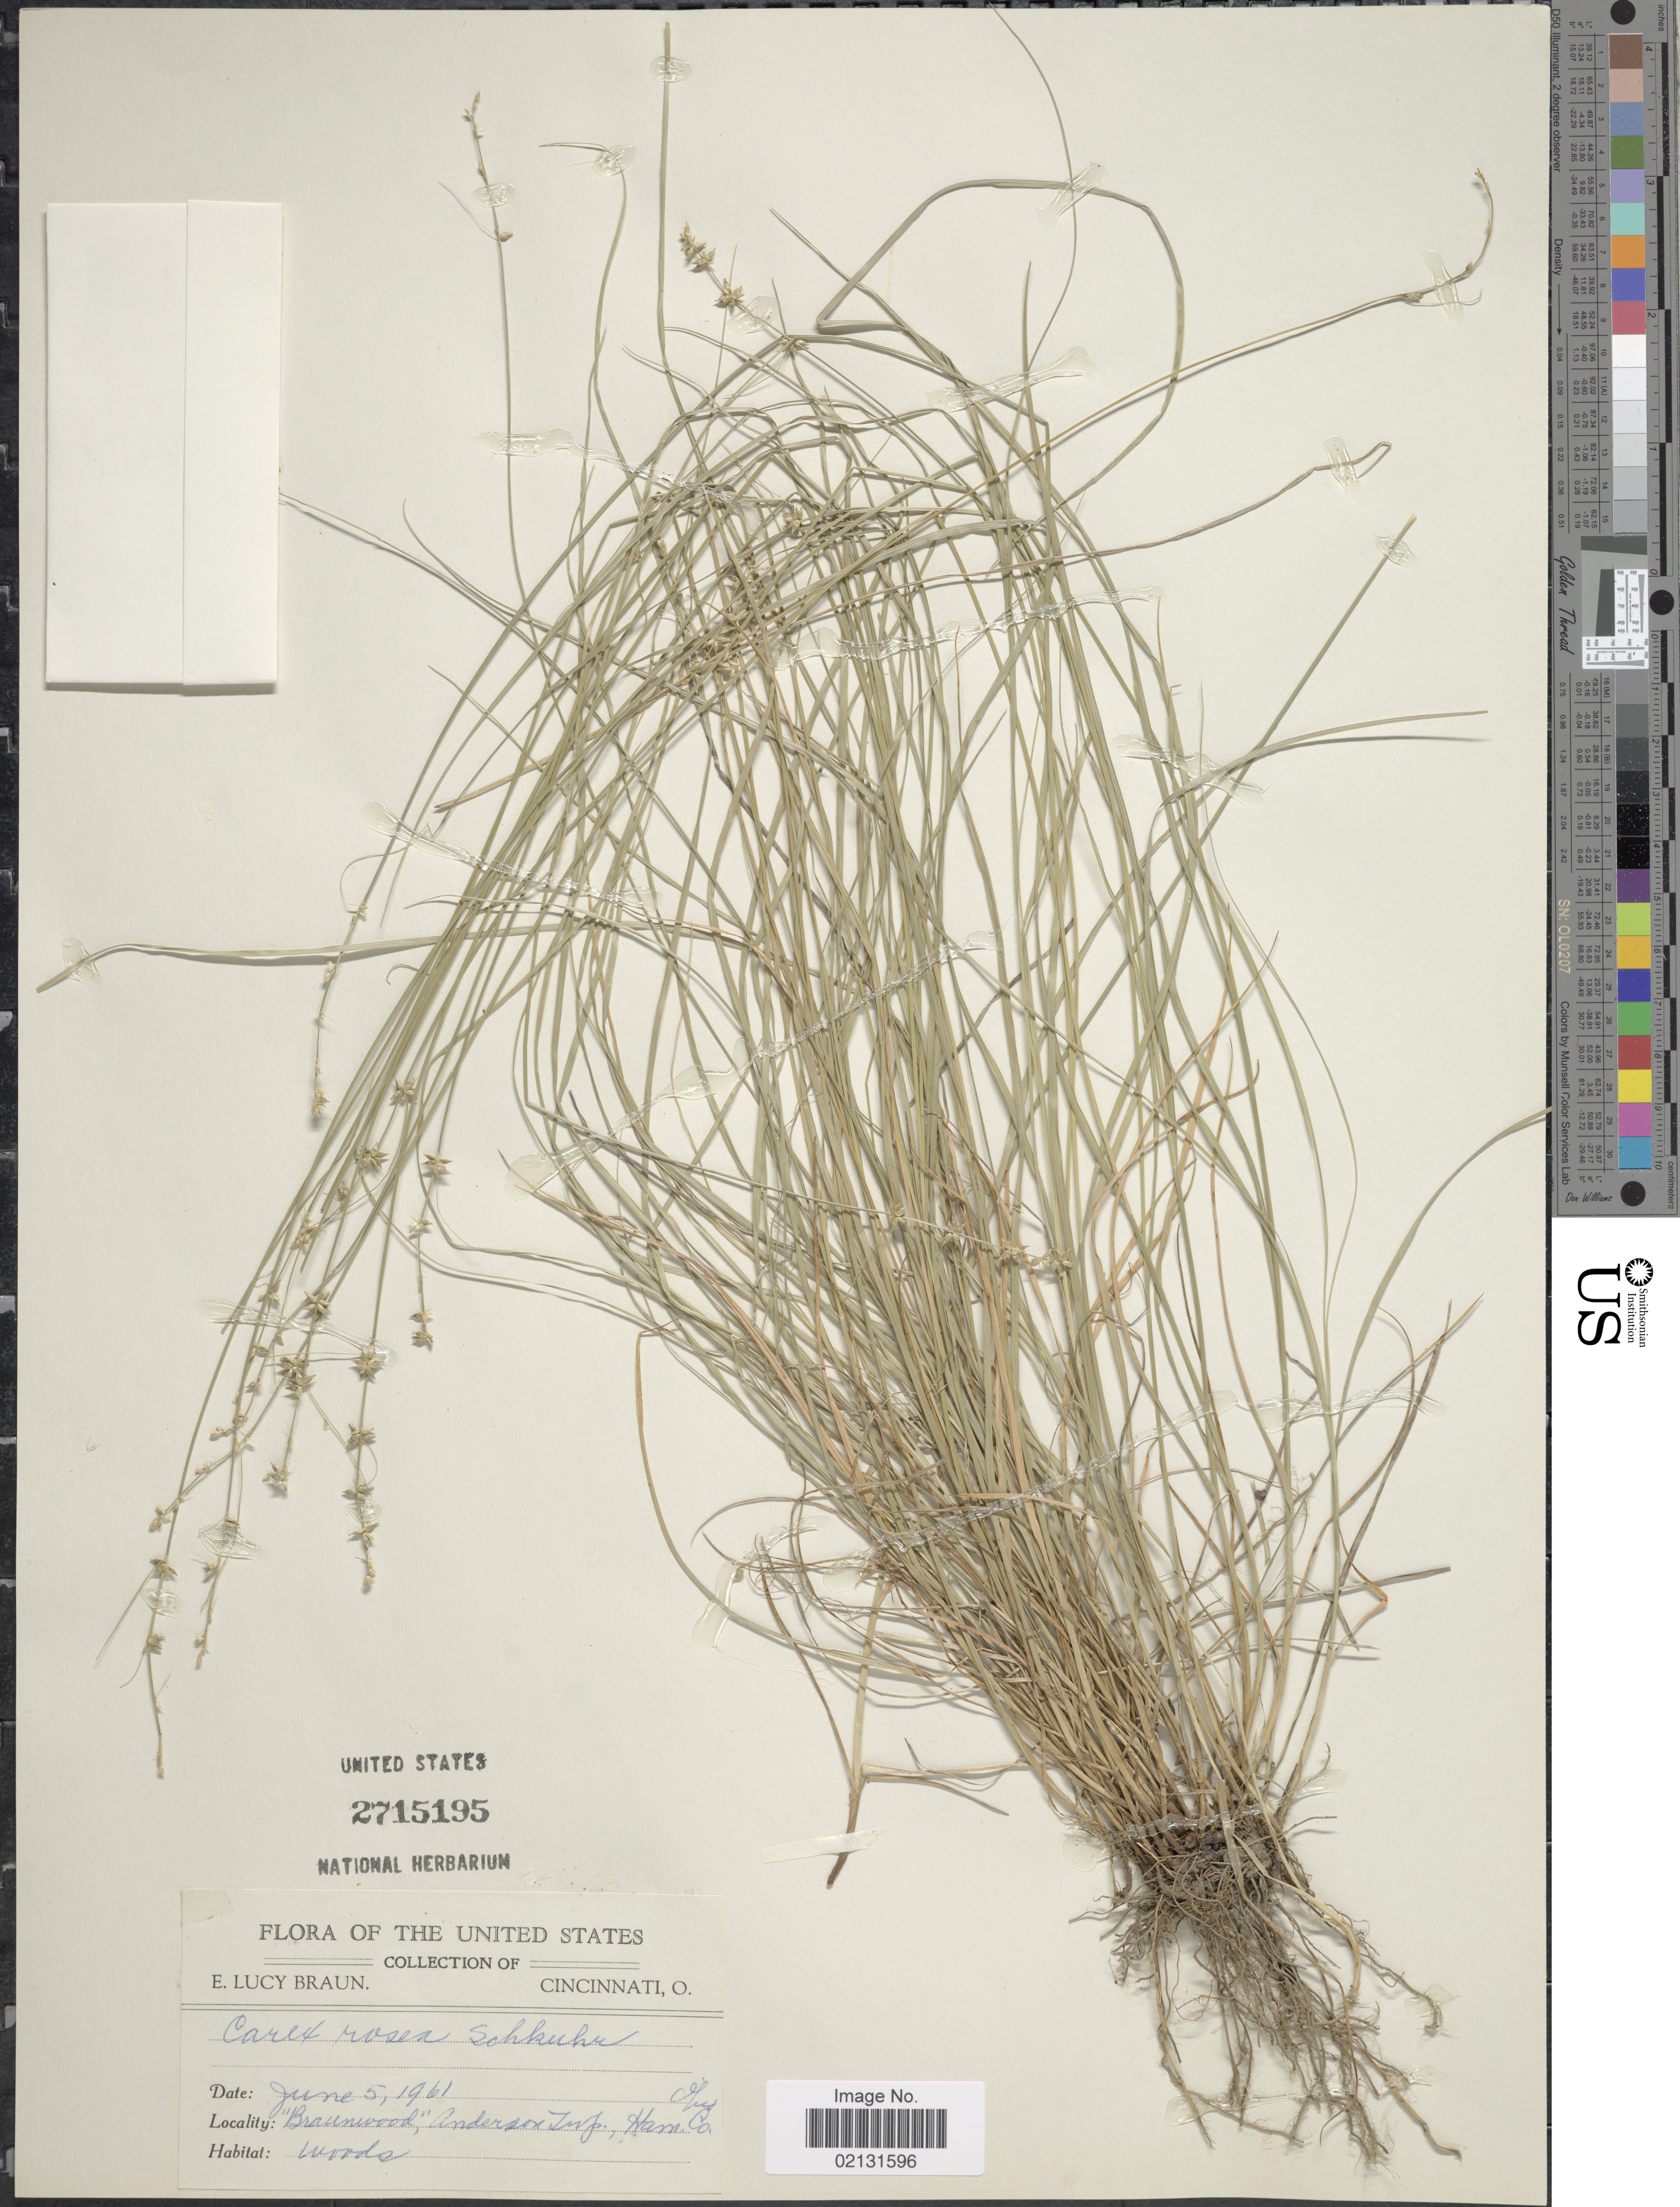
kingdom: Plantae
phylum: Tracheophyta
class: Liliopsida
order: Poales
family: Cyperaceae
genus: Carex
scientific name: Carex rosea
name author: Willd.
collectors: E. L. Braun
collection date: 1961-06-05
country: United States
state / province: Ohio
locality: Braunwood,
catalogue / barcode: US 2715195